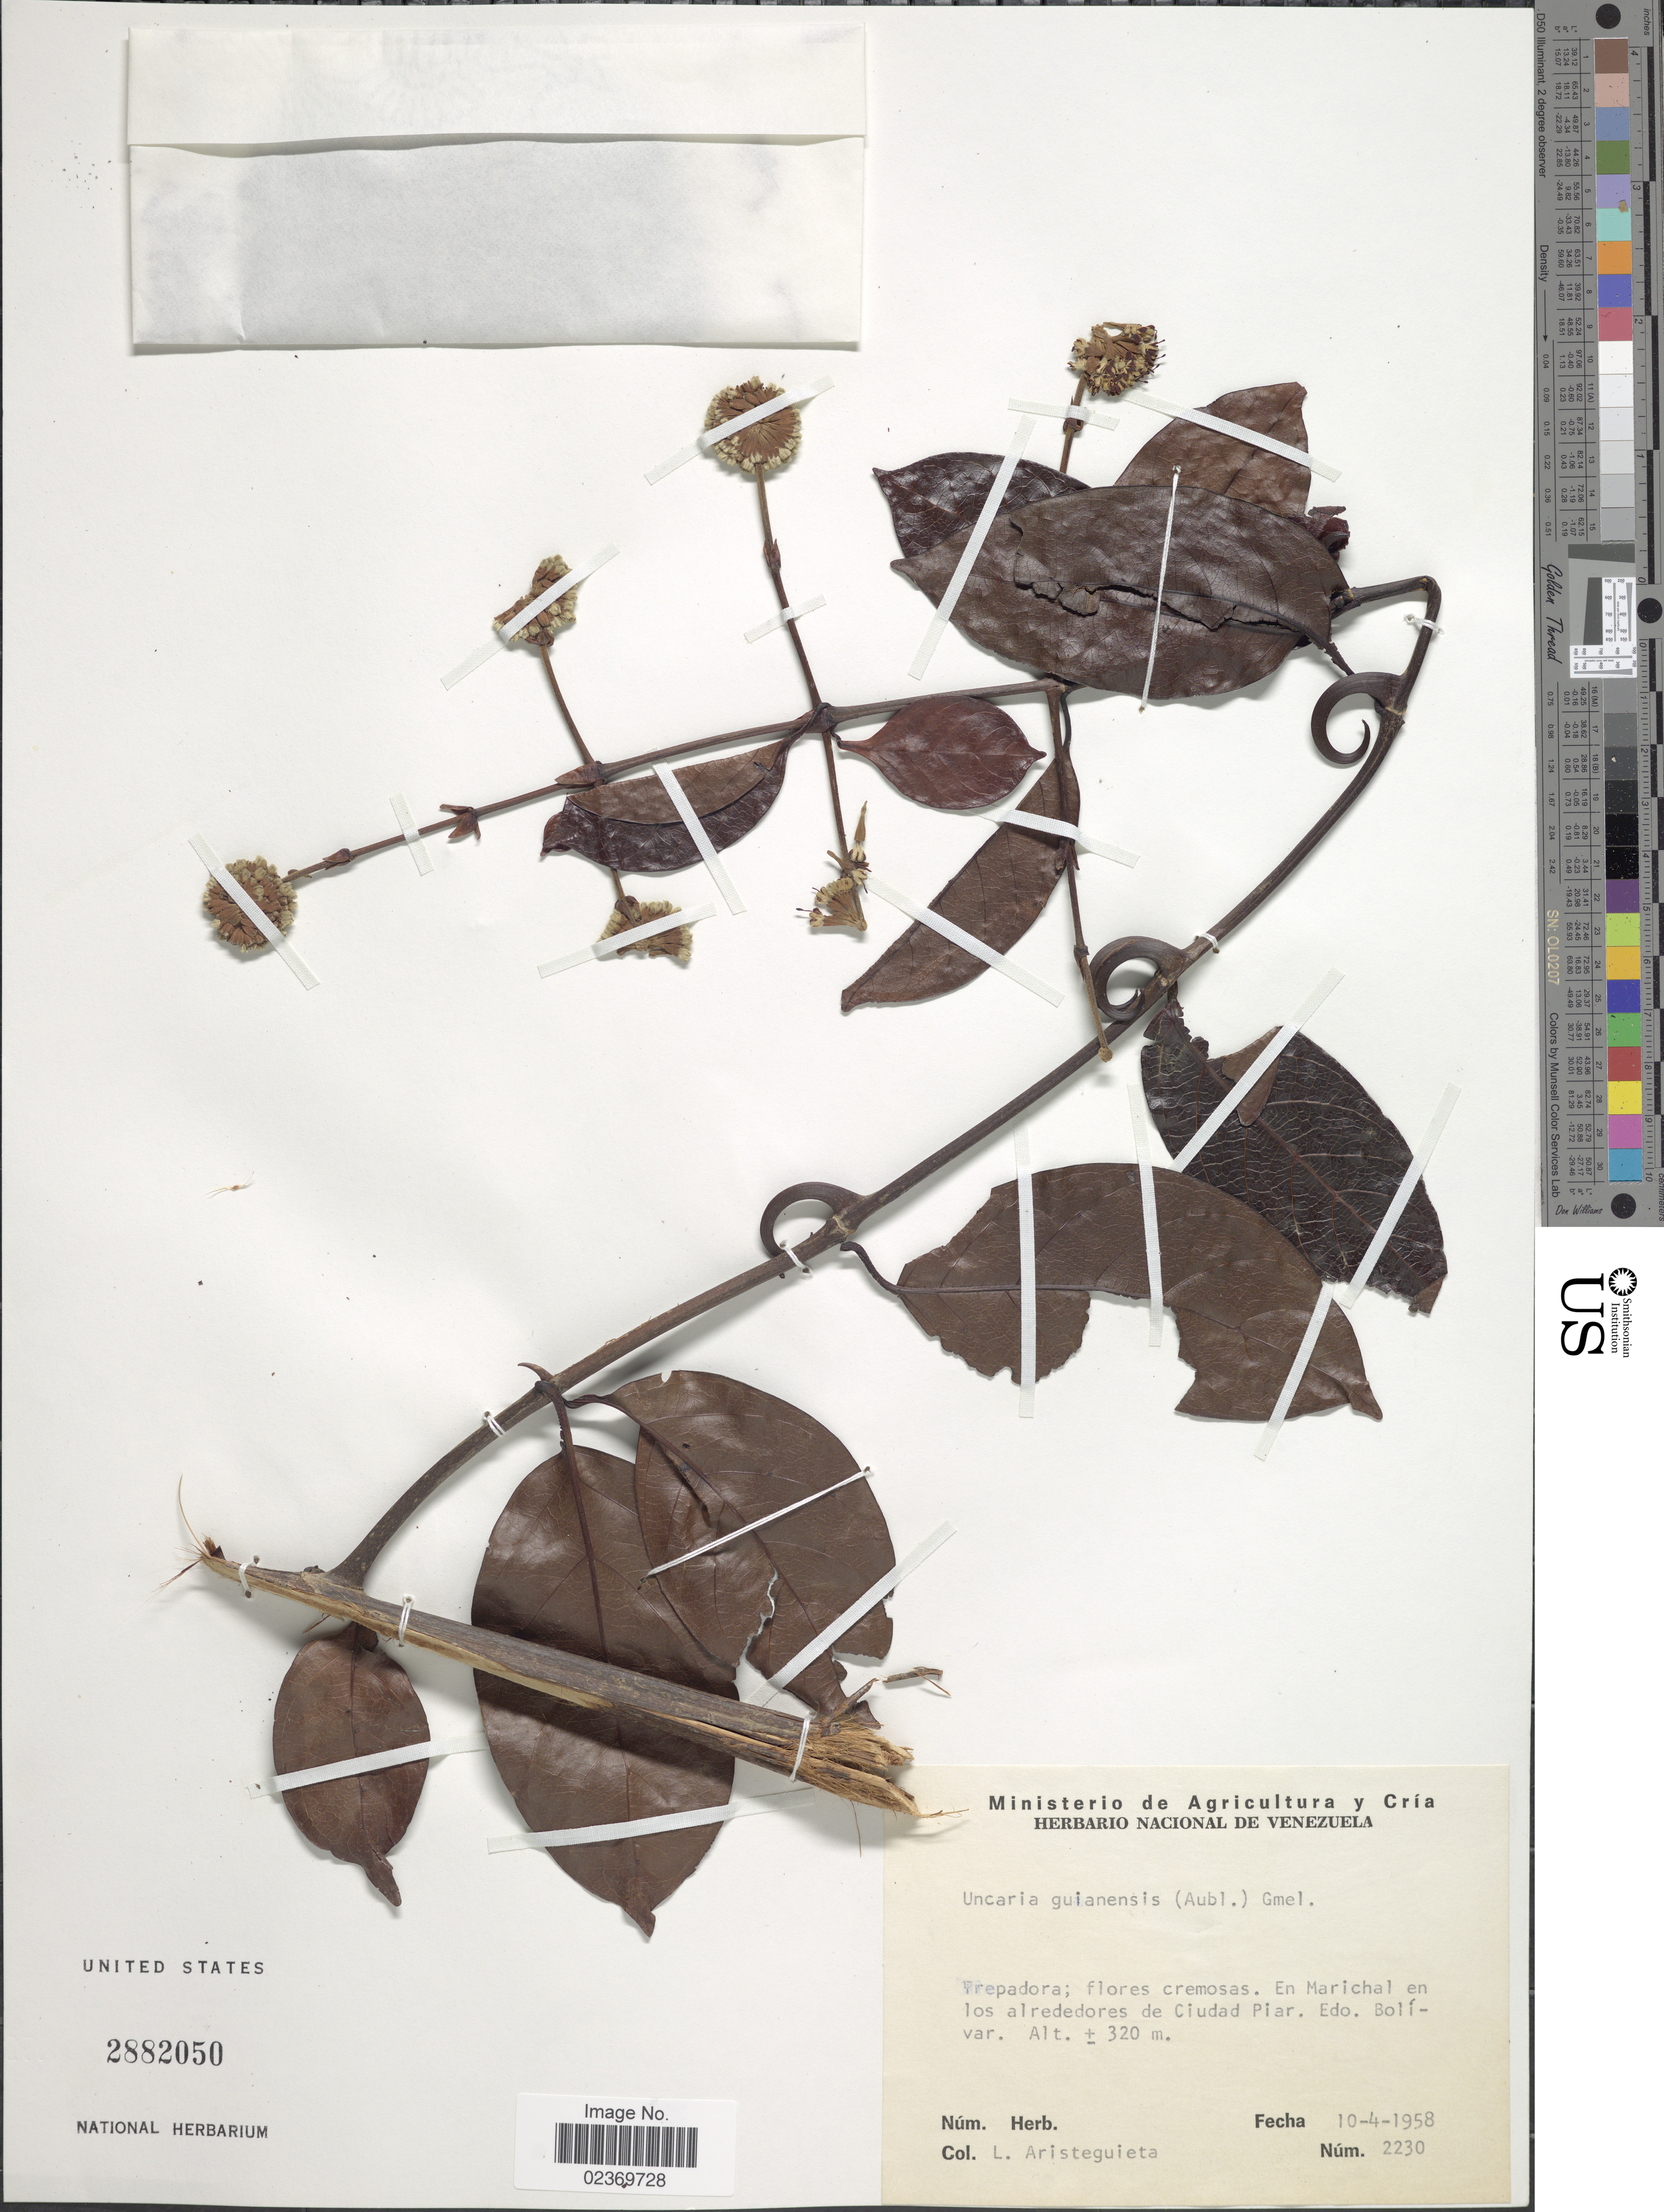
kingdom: Plantae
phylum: Tracheophyta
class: Magnoliopsida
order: Gentianales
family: Rubiaceae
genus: Uncaria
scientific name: Uncaria guianensis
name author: (Aubl.) J.F. Gmel.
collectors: L. Aristeguieta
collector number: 2230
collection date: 1958-04-10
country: Venezuela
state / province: Bolivar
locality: En Marichal en los alrededores de Ciudad Piar.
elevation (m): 320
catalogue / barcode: US 2882050